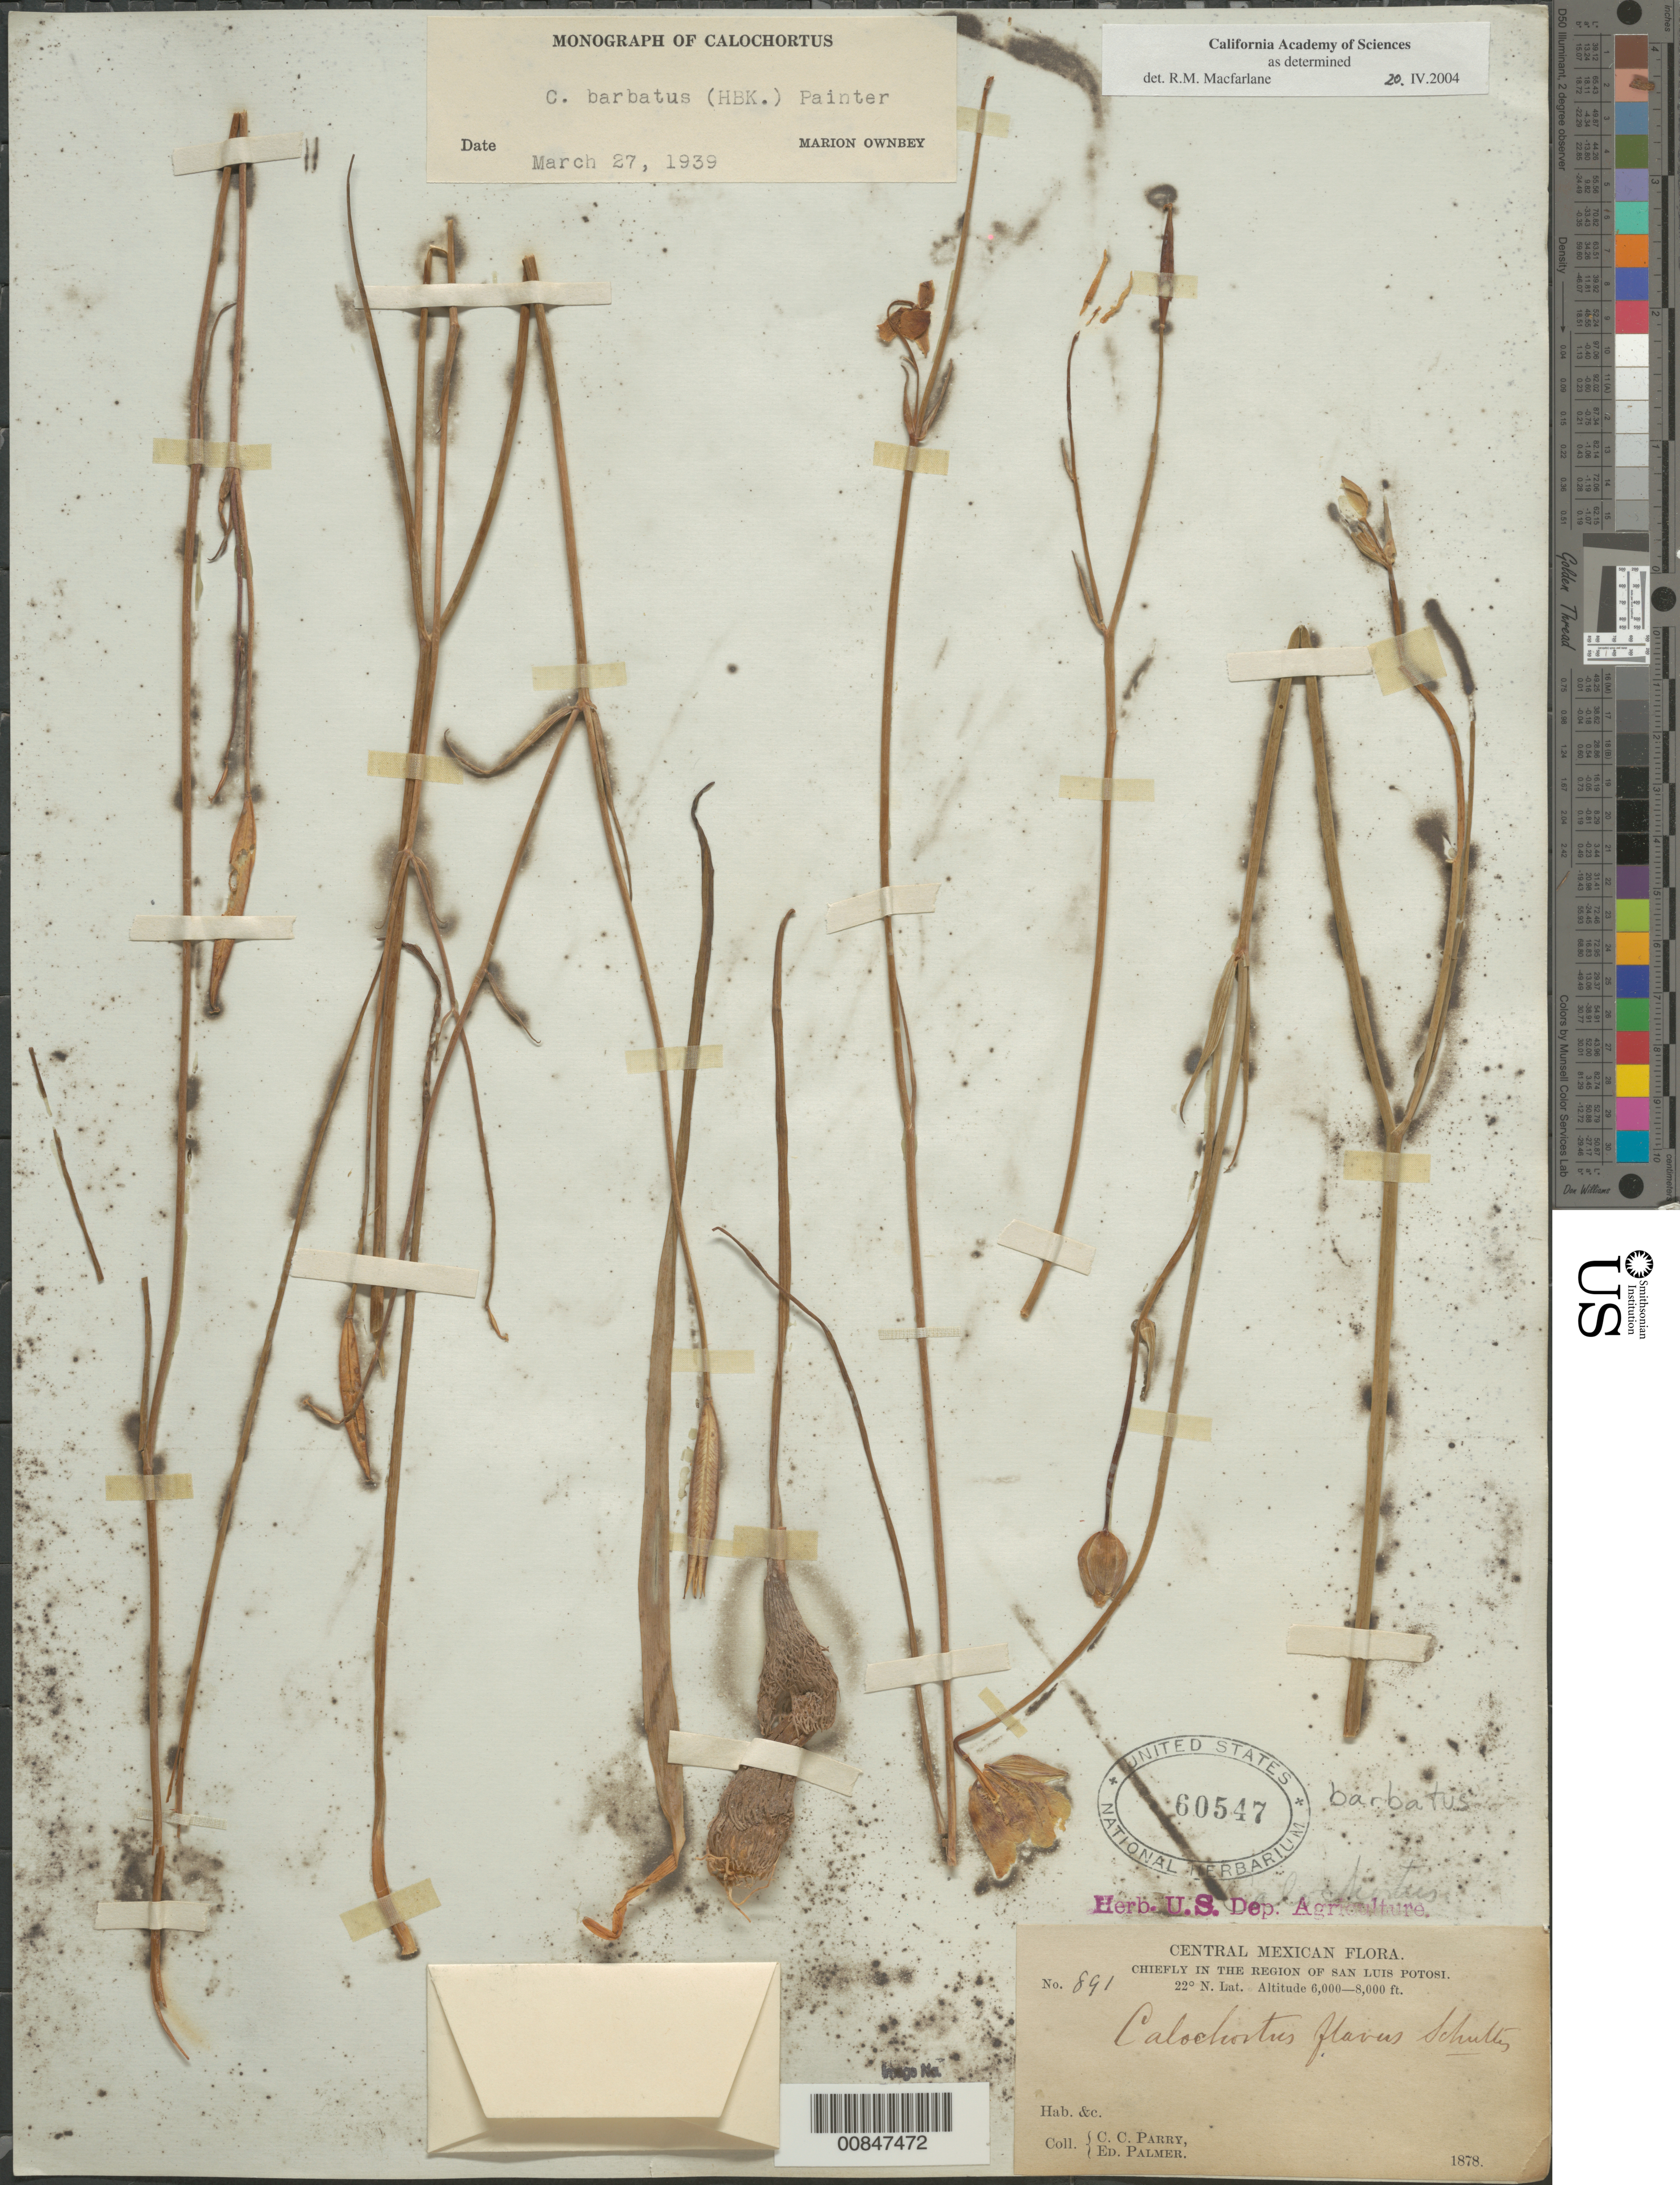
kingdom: Plantae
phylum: Tracheophyta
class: Liliopsida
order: Liliales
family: Liliaceae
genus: Calochortus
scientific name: Calochortus barbatus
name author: (Kunth) J.H. Painter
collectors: C. C. Parry & E. Palmer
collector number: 891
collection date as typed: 1878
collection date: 1878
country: Mexico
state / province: San Luis Potosí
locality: Chiefly in the region of San Luis Potosí.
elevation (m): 1829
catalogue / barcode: US 60547